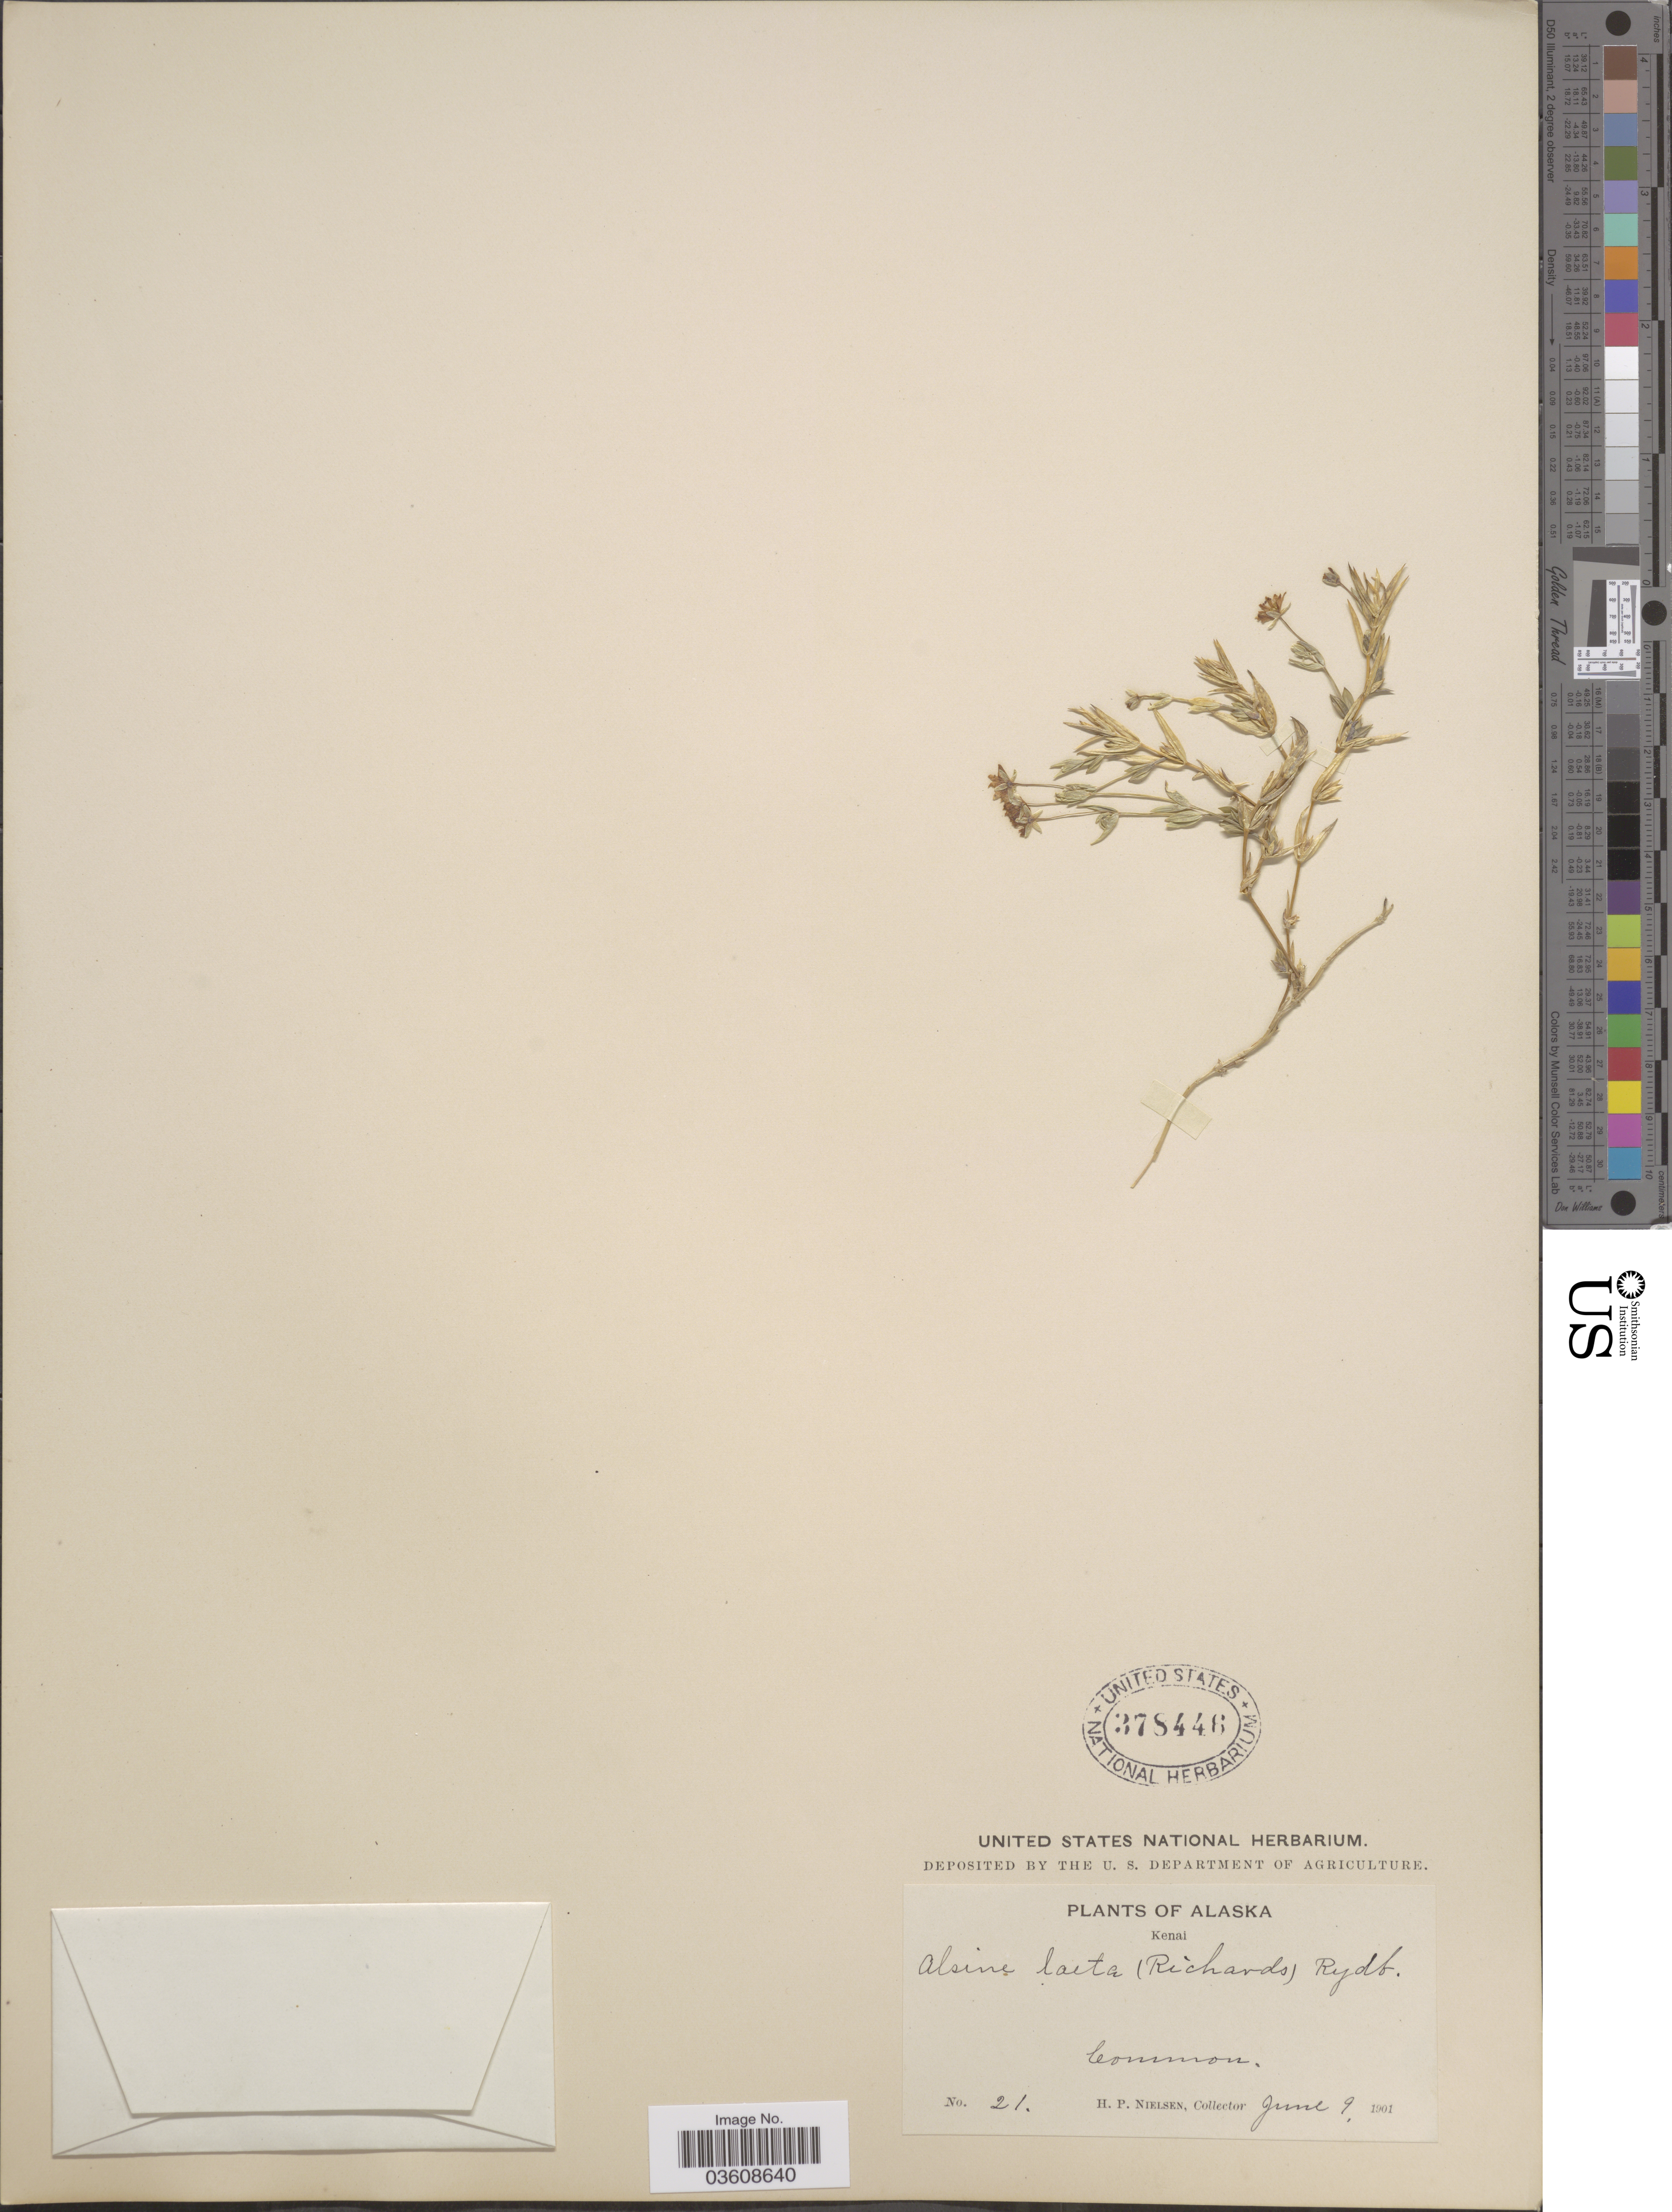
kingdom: Plantae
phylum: Tracheophyta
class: Magnoliopsida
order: Caryophyllales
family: Caryophyllaceae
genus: Stellaria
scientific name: Stellaria longipes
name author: Goldie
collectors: H. P. Nielsen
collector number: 21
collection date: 1901-06-09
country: United States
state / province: Alaska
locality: Kenai.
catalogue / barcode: US 378446